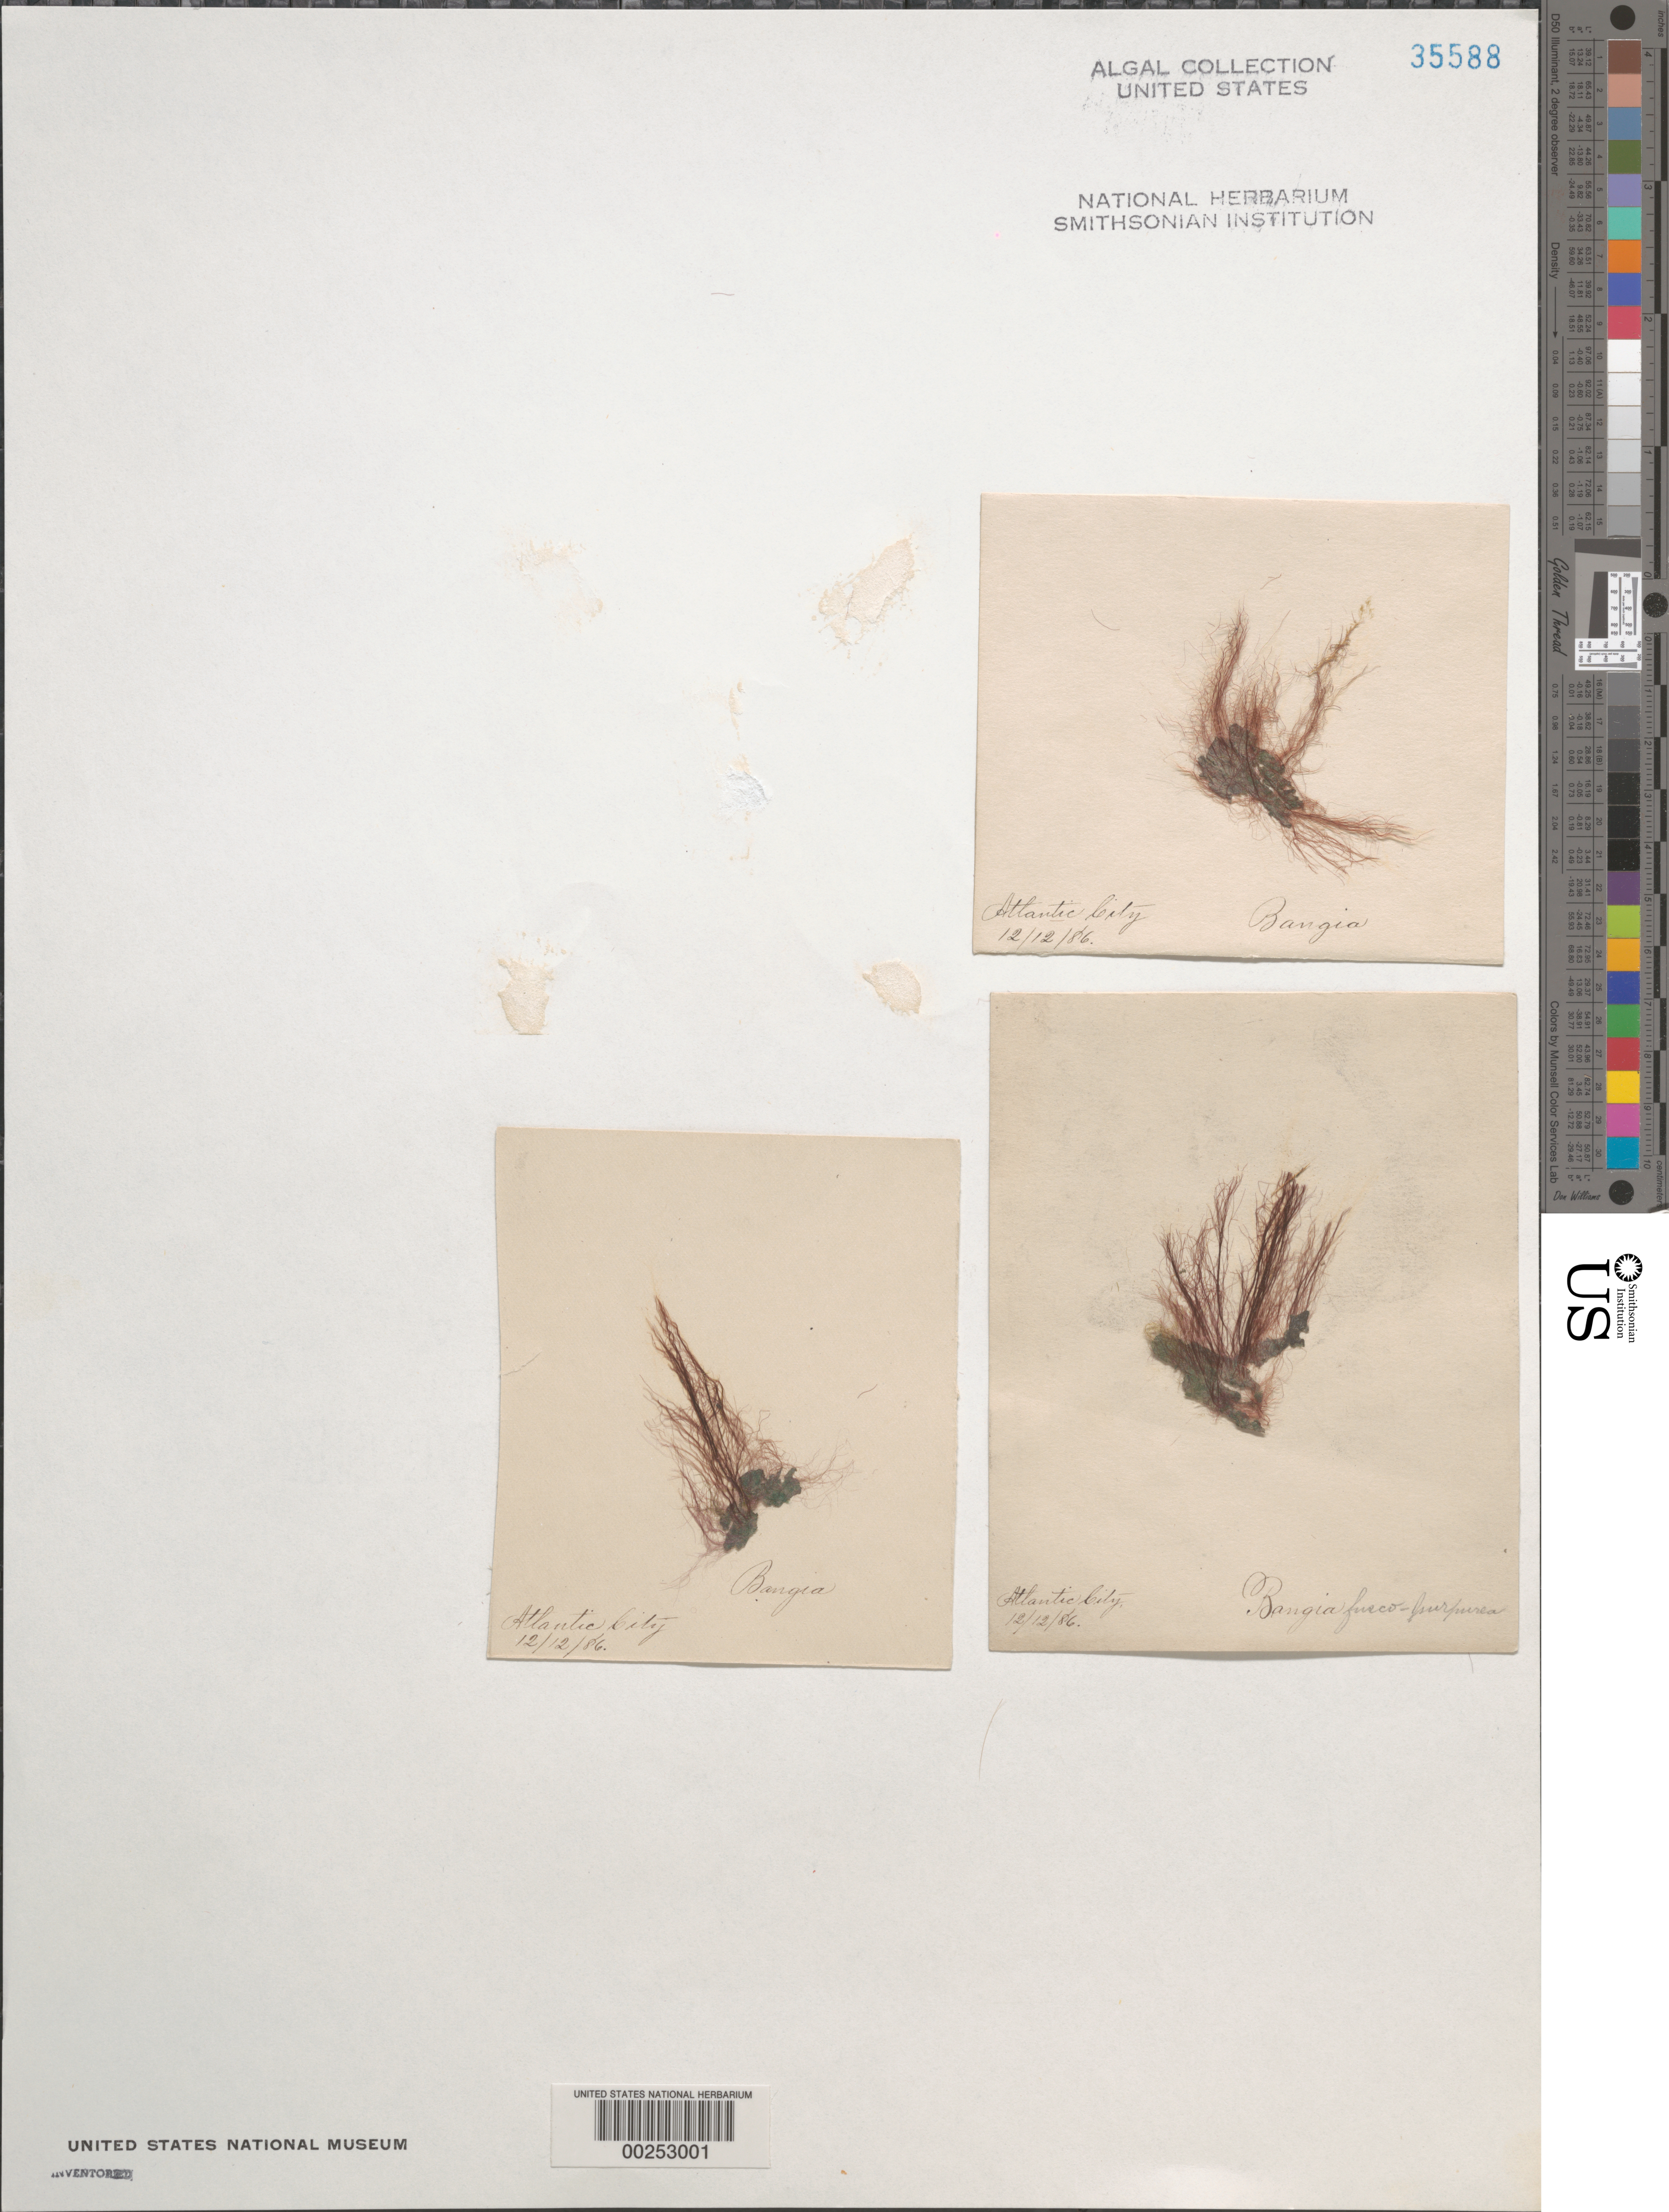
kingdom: Plantae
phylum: Rhodophyta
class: Bangiophyceae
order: Bangiales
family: Bangiaceae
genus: Bangia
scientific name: Bangia fuscopurpurea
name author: (Dillwyn) Lyngb.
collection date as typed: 12 Dec 1886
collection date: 1886-12-12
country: United States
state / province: New Jersey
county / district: Atlantic County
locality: Atlantic City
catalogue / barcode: US 35588